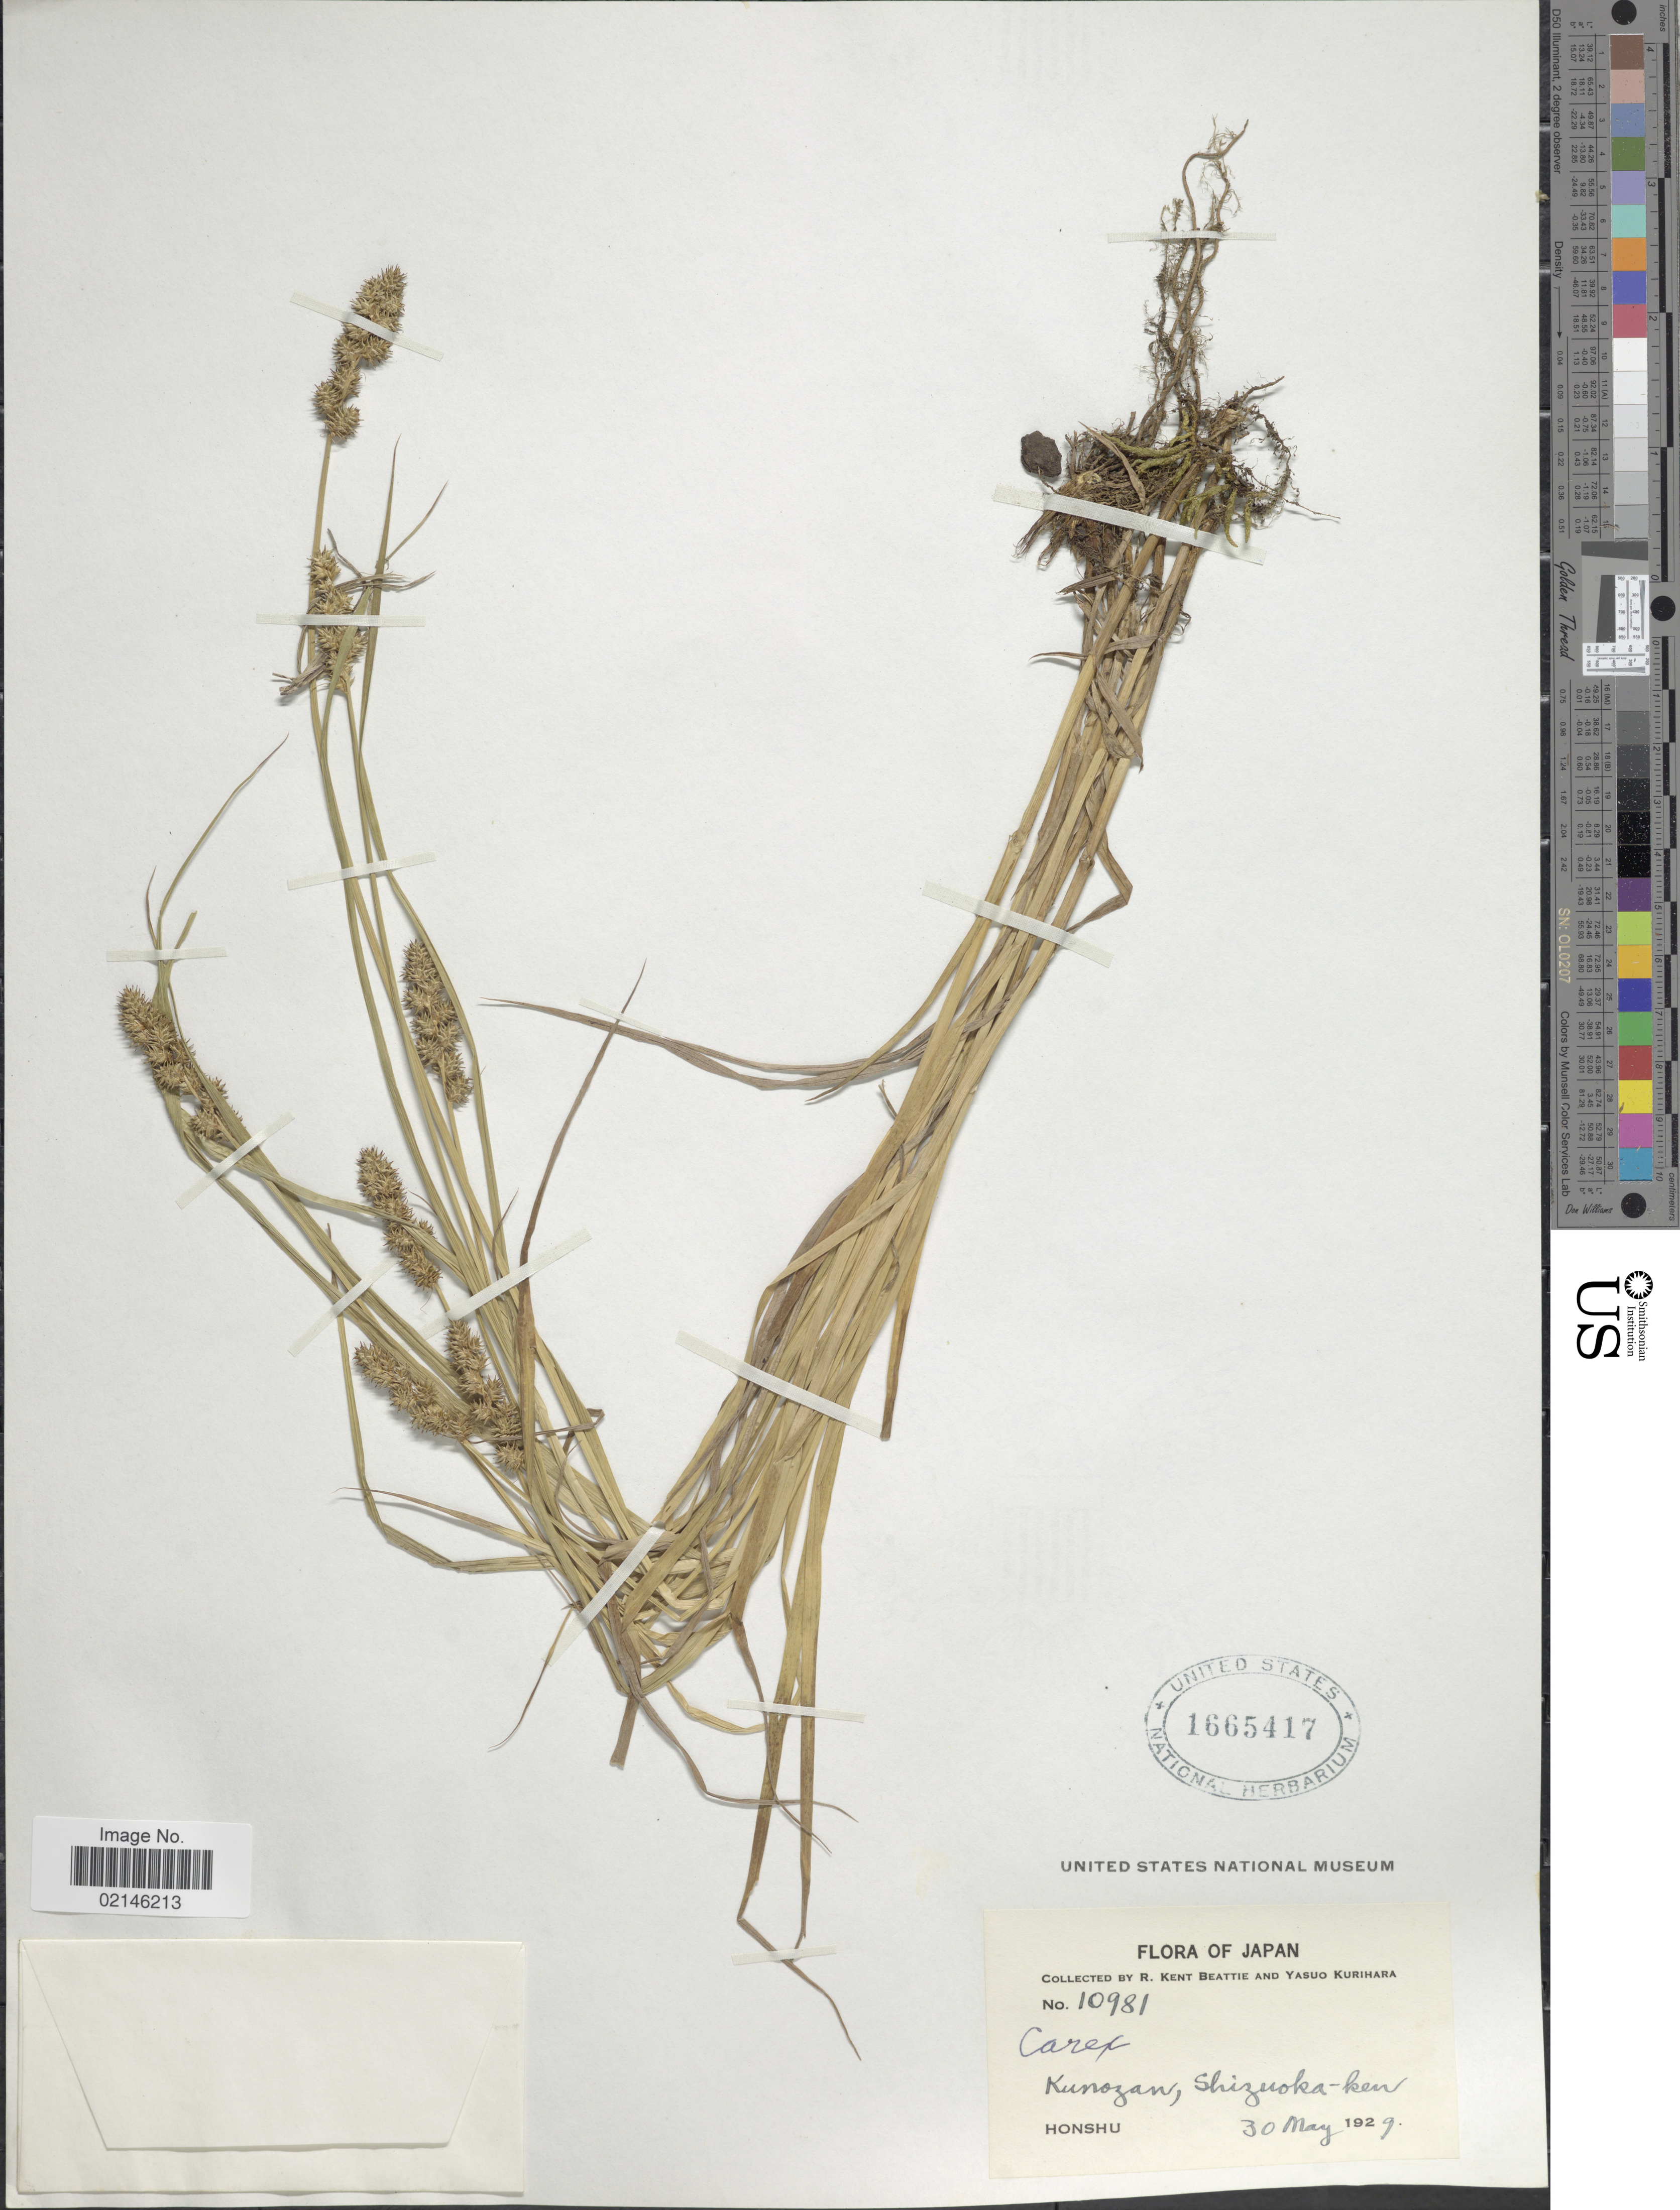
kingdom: Plantae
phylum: Tracheophyta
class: Liliopsida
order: Poales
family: Cyperaceae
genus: Carex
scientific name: Carex sp.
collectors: R. K. Beattie & Y. Kurihara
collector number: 10981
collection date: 1929-05-30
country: Japan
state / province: Sizuoka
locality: Kunozan, Shizuoka-ken, Honshu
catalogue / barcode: US 1665417